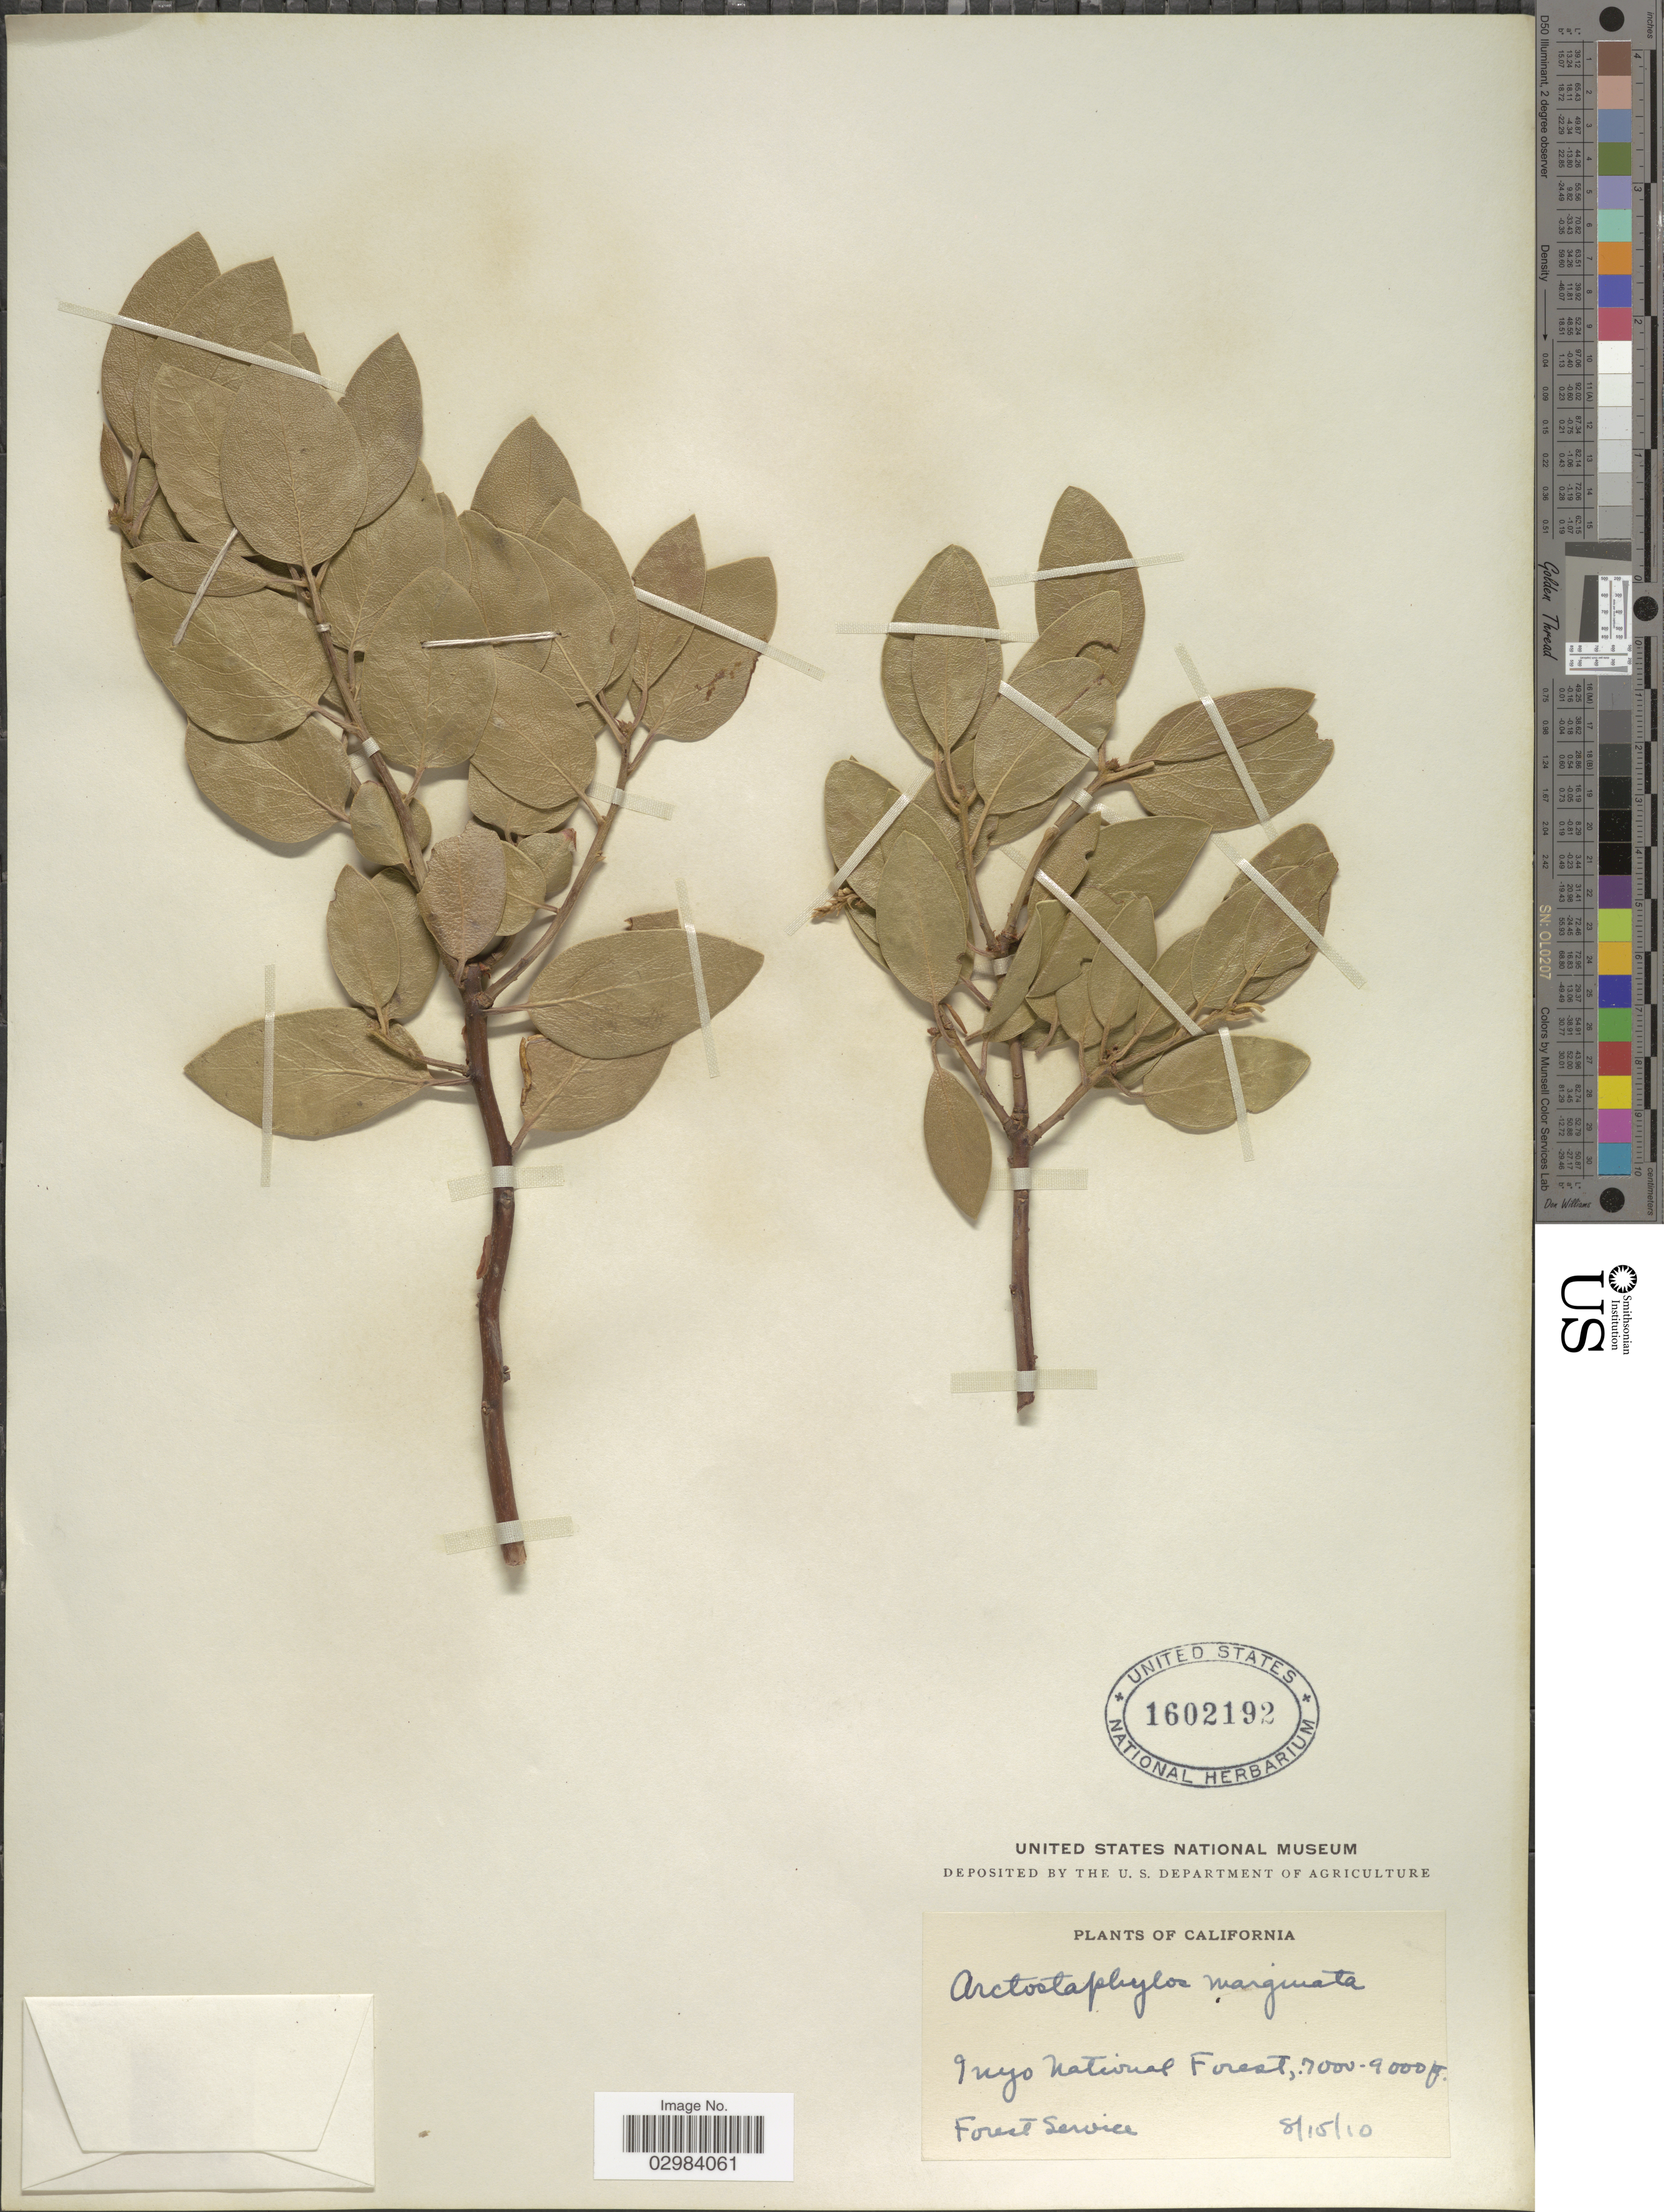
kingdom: Plantae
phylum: Tracheophyta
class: Magnoliopsida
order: Ericales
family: Ericaceae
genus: Arctostaphylos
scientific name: Arctostaphylos manzanita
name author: Parry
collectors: Forest Service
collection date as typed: Transcribed d/m/y: 15/8/10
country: United States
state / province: California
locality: Inyo National Forest.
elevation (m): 2134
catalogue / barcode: US 1602192